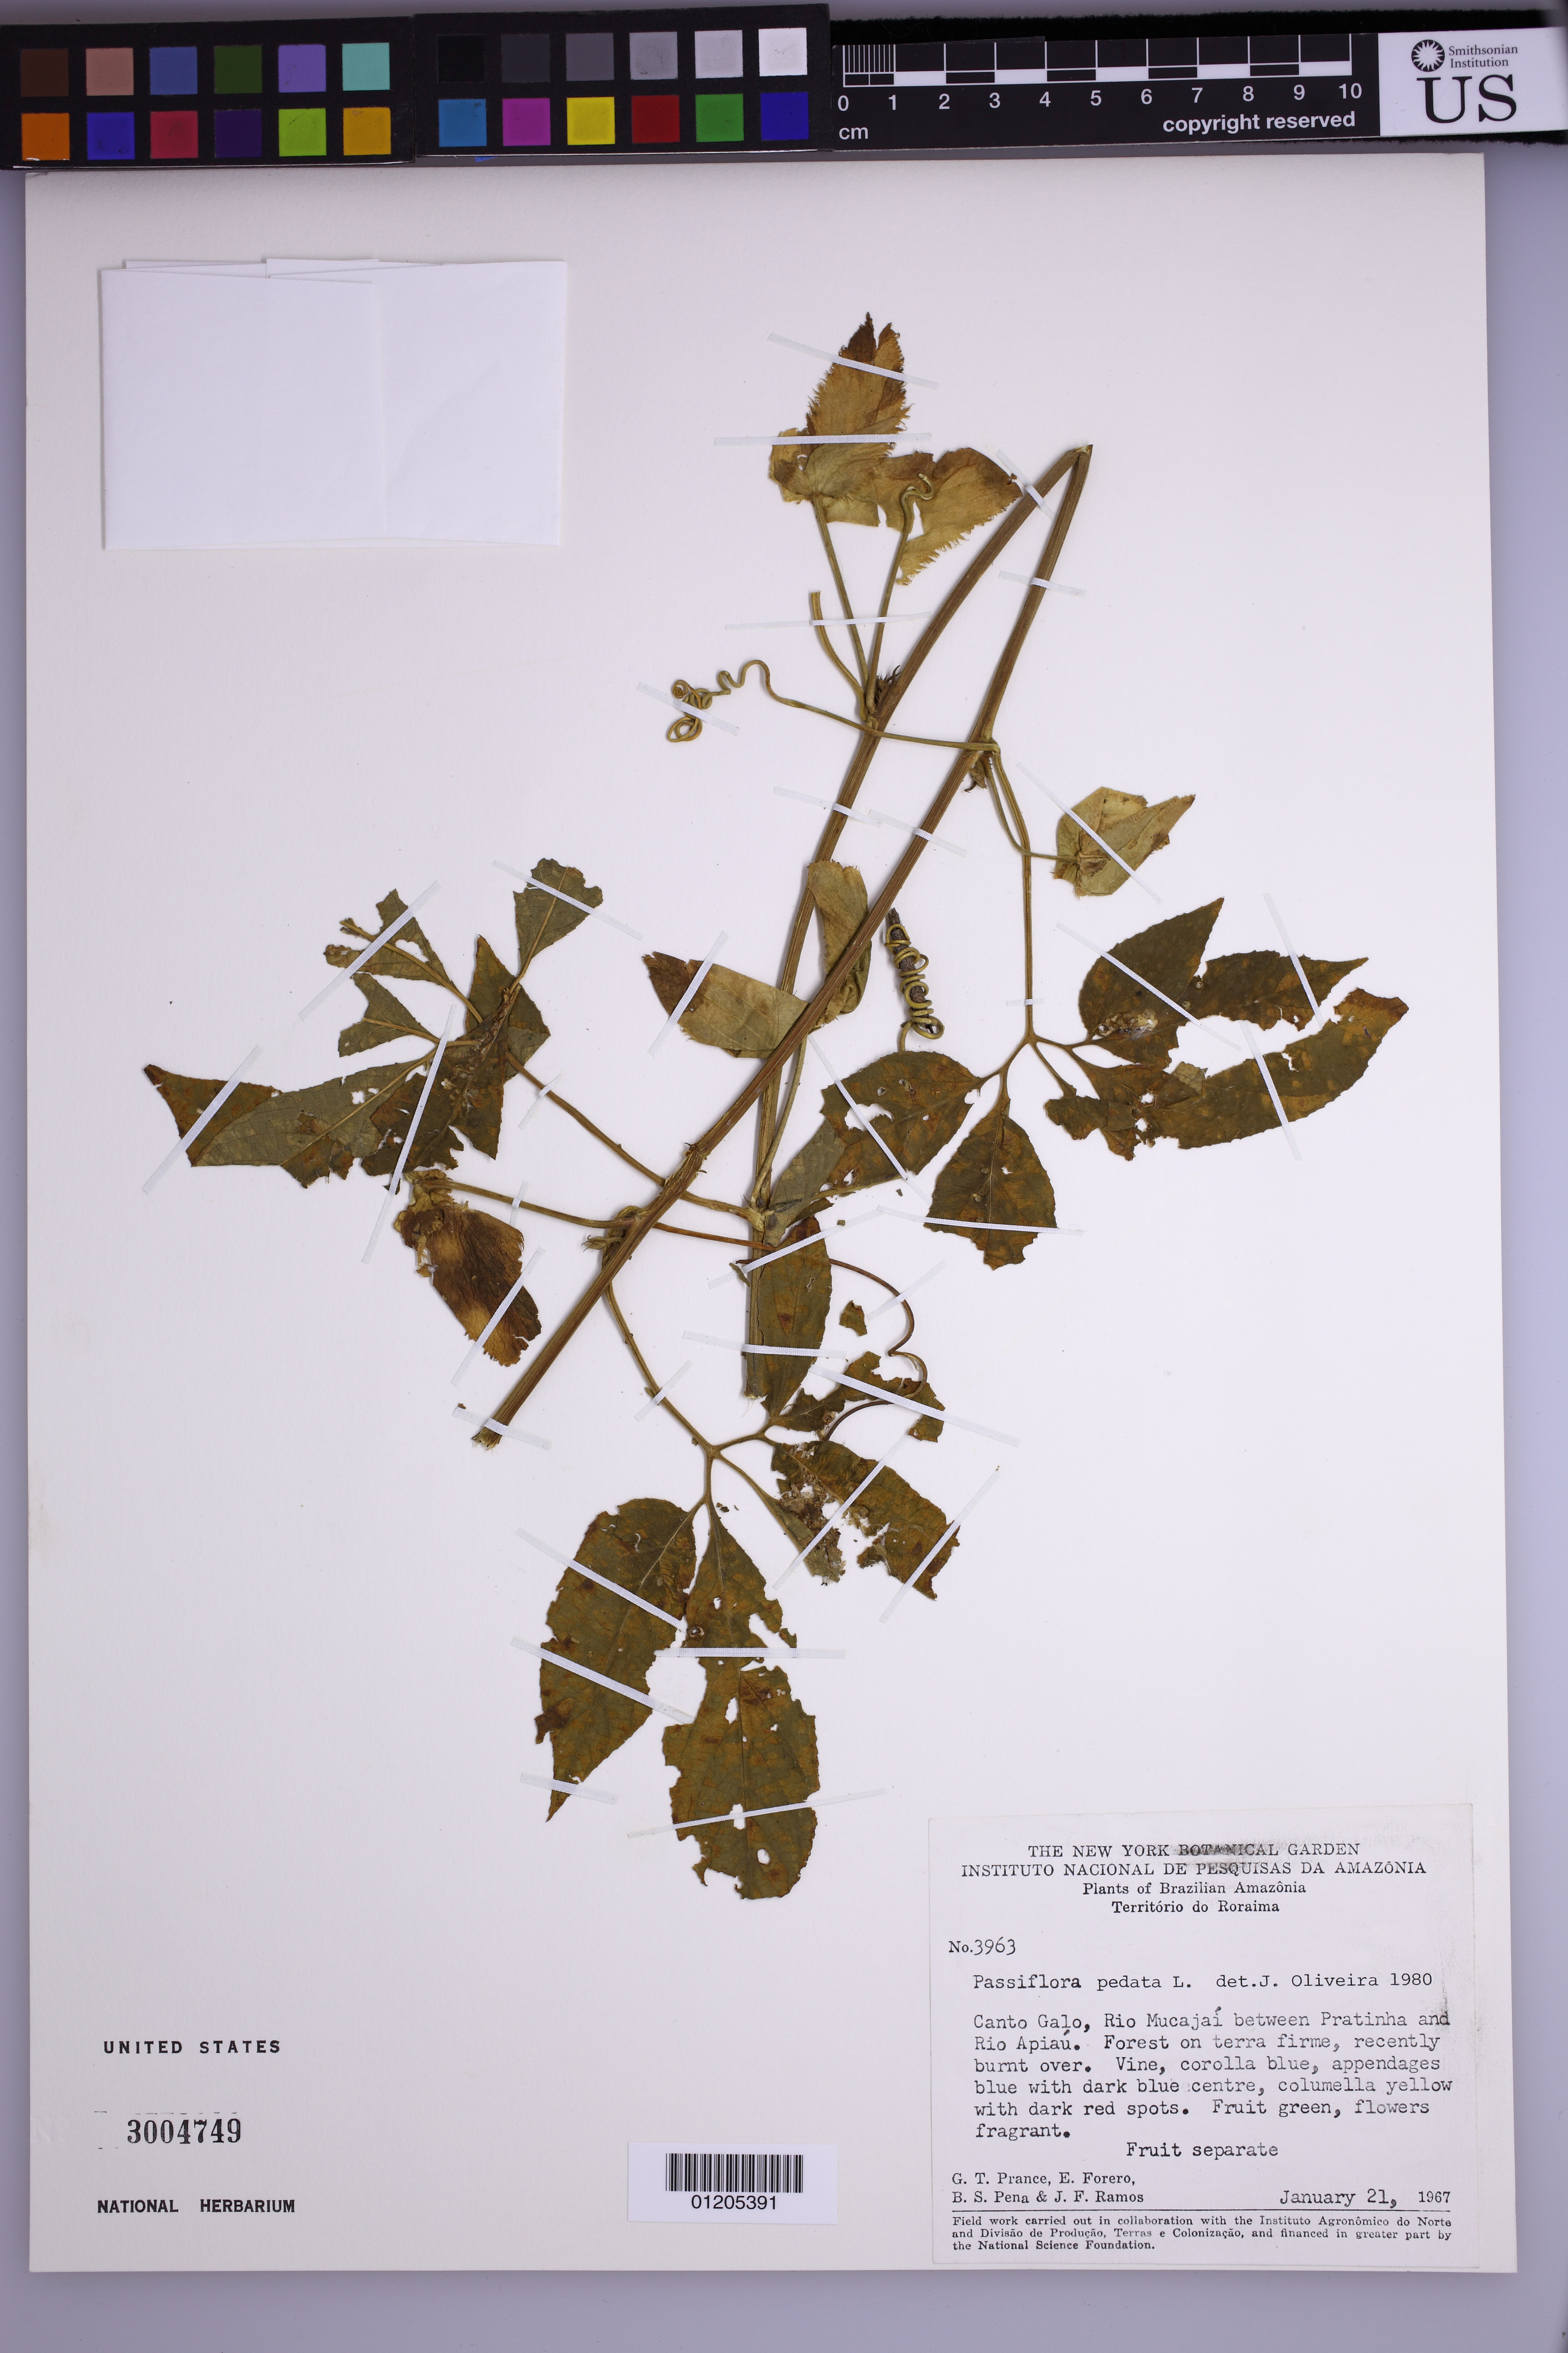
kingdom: Plantae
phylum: Tracheophyta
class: Magnoliopsida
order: Malpighiales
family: Passifloraceae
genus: Passiflora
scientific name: Passiflora pedata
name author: L.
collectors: G. T. Prance, E. Forero, B. S. Pena & J. F. Ramos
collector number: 3963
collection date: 1967-01-21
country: Brazil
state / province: Roraima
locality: Canto Galo, Rio Mucajaí, between Pratinha and Rio Apiaú.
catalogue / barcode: US 3004749